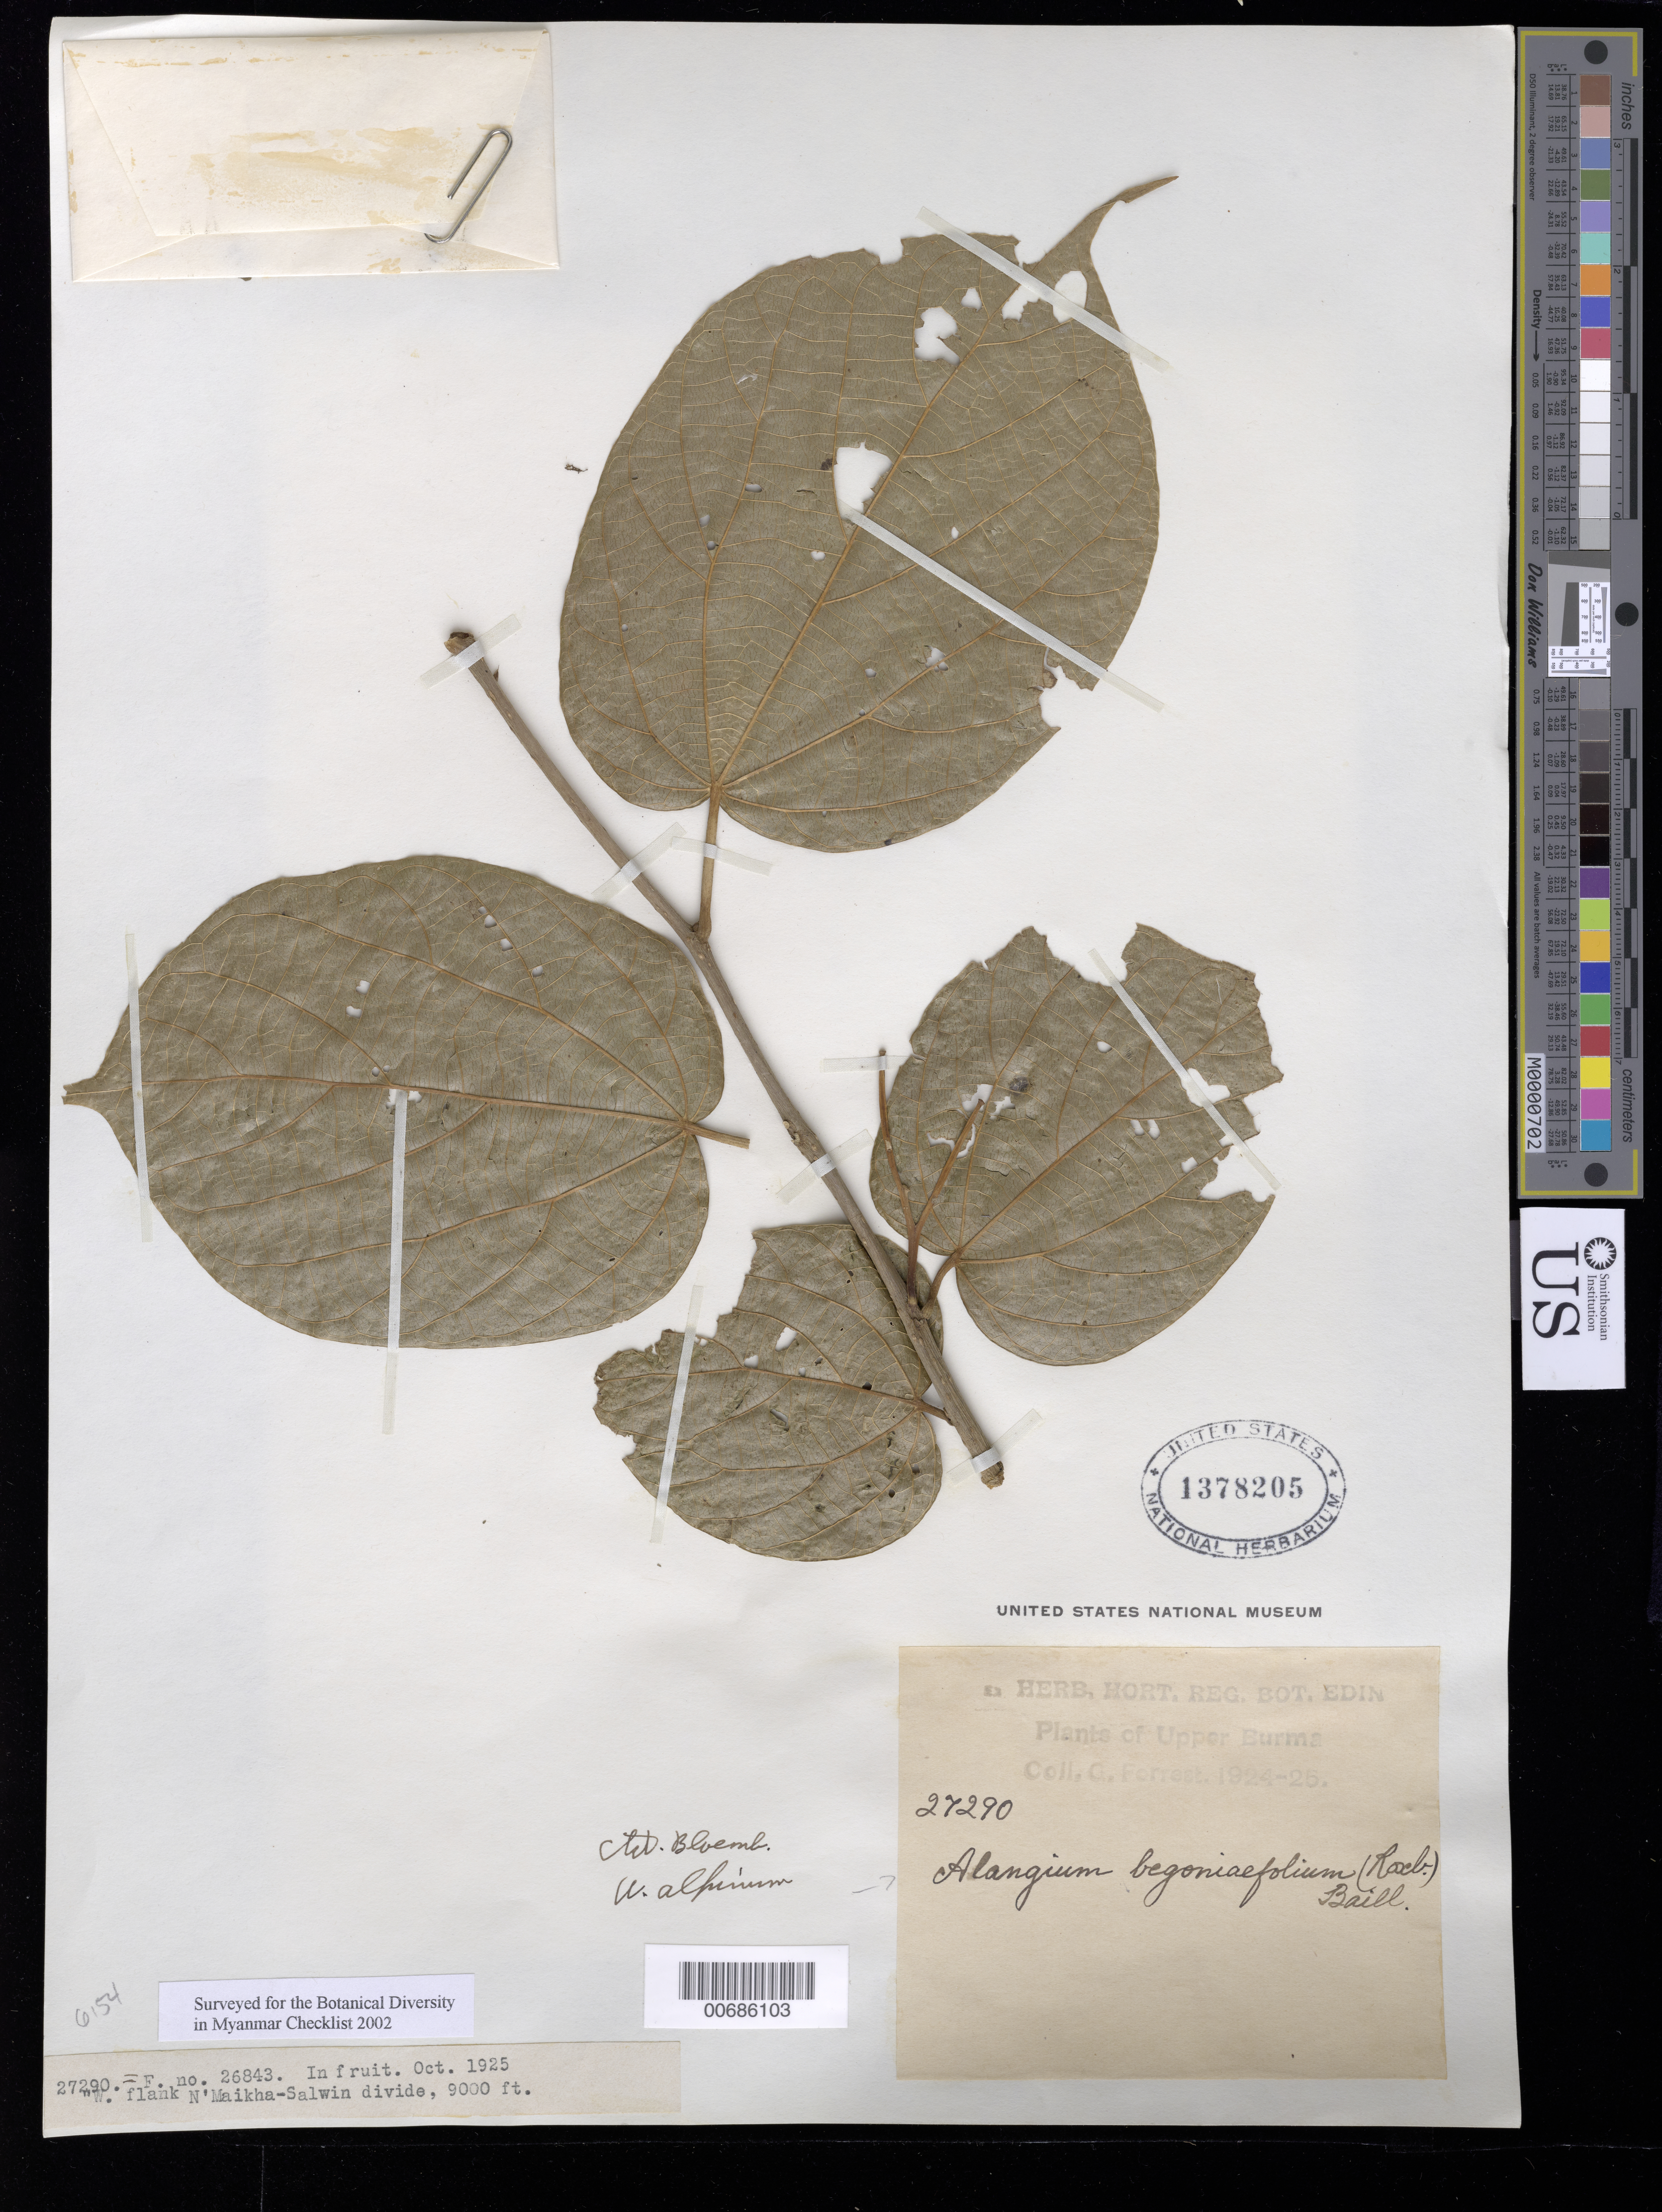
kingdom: Plantae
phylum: Tracheophyta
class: Magnoliopsida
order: Cornales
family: Cornaceae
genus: Alangium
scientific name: Alangium begoniifolium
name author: (Roxb.) Baill.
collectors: G. Forrest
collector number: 27290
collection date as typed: Oct 1925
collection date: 1925-10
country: Myanmar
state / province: Kachin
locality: N'Maikha-Salwin Divide, W flank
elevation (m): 2743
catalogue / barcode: US 1378205